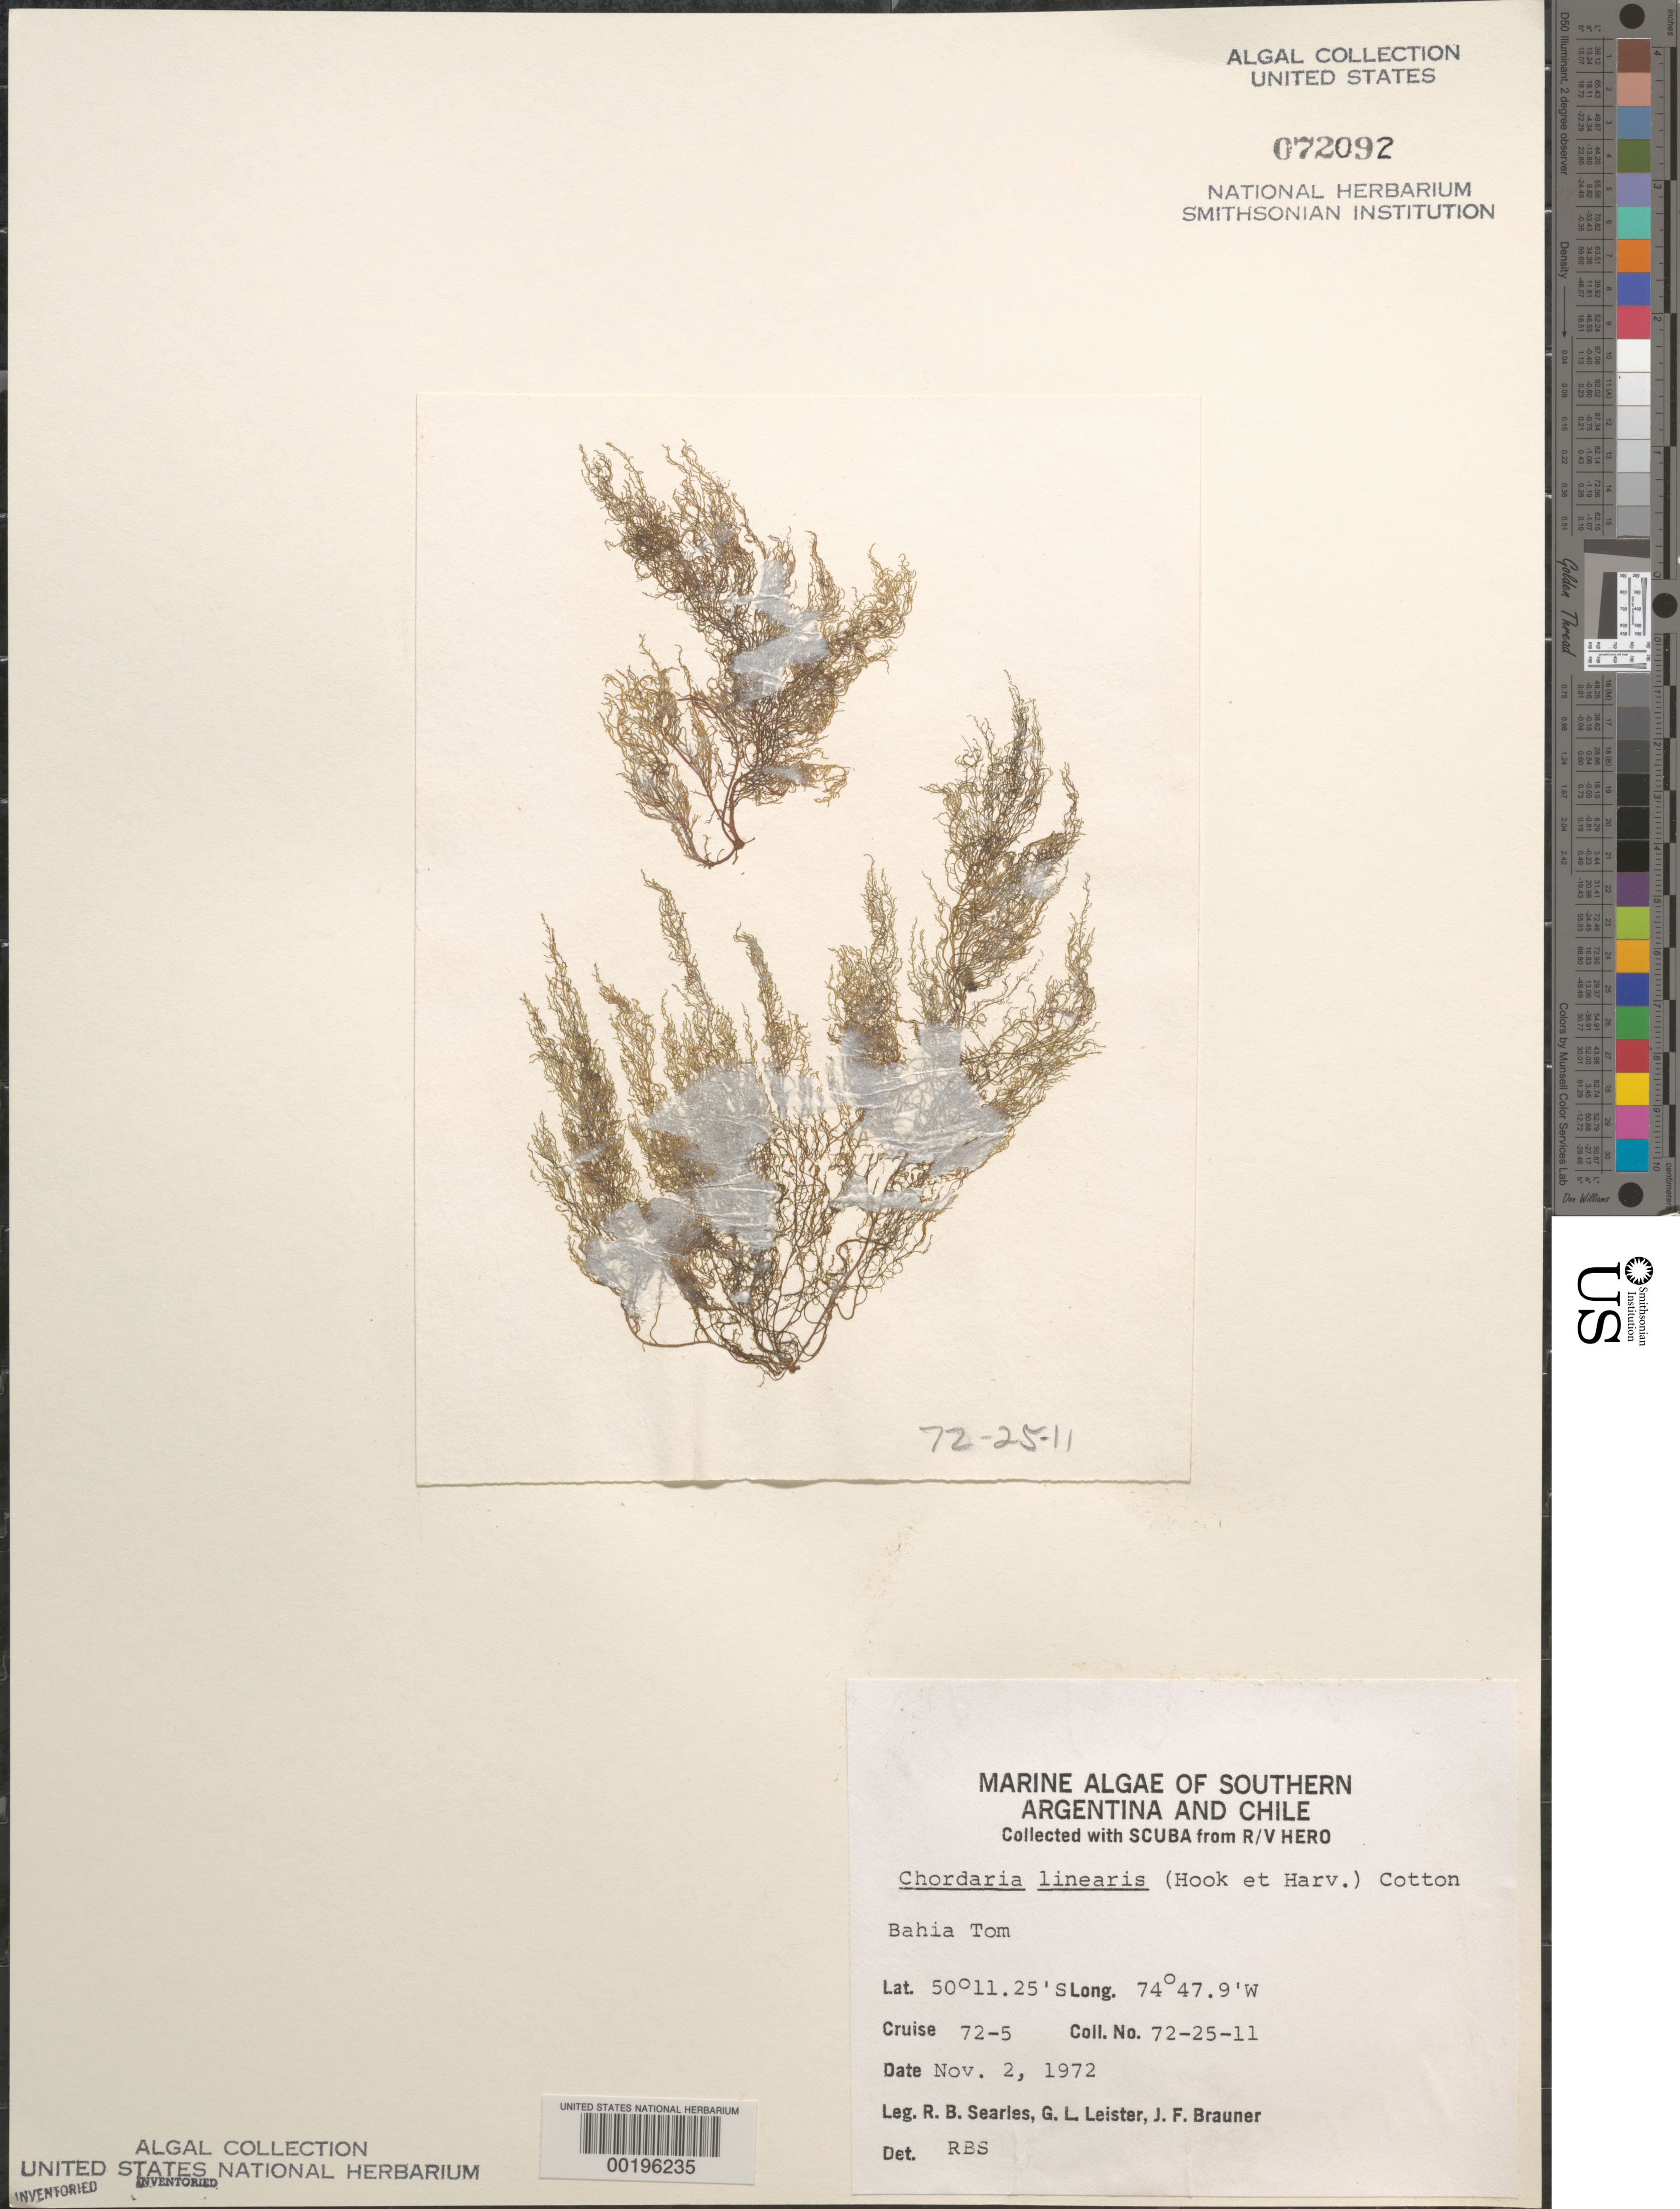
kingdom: Chromista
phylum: Ochrophyta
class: Phaeophyceae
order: Ectocarpales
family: Chordariaceae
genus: Chordaria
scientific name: Chordaria linearis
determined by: Searles, R. B.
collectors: R. Searles, G. Leister & J. F. Brauner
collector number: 72-25-11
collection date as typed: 02 Nov 1972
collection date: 1972-11-02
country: Chile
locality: Bahia tom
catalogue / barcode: US 72092